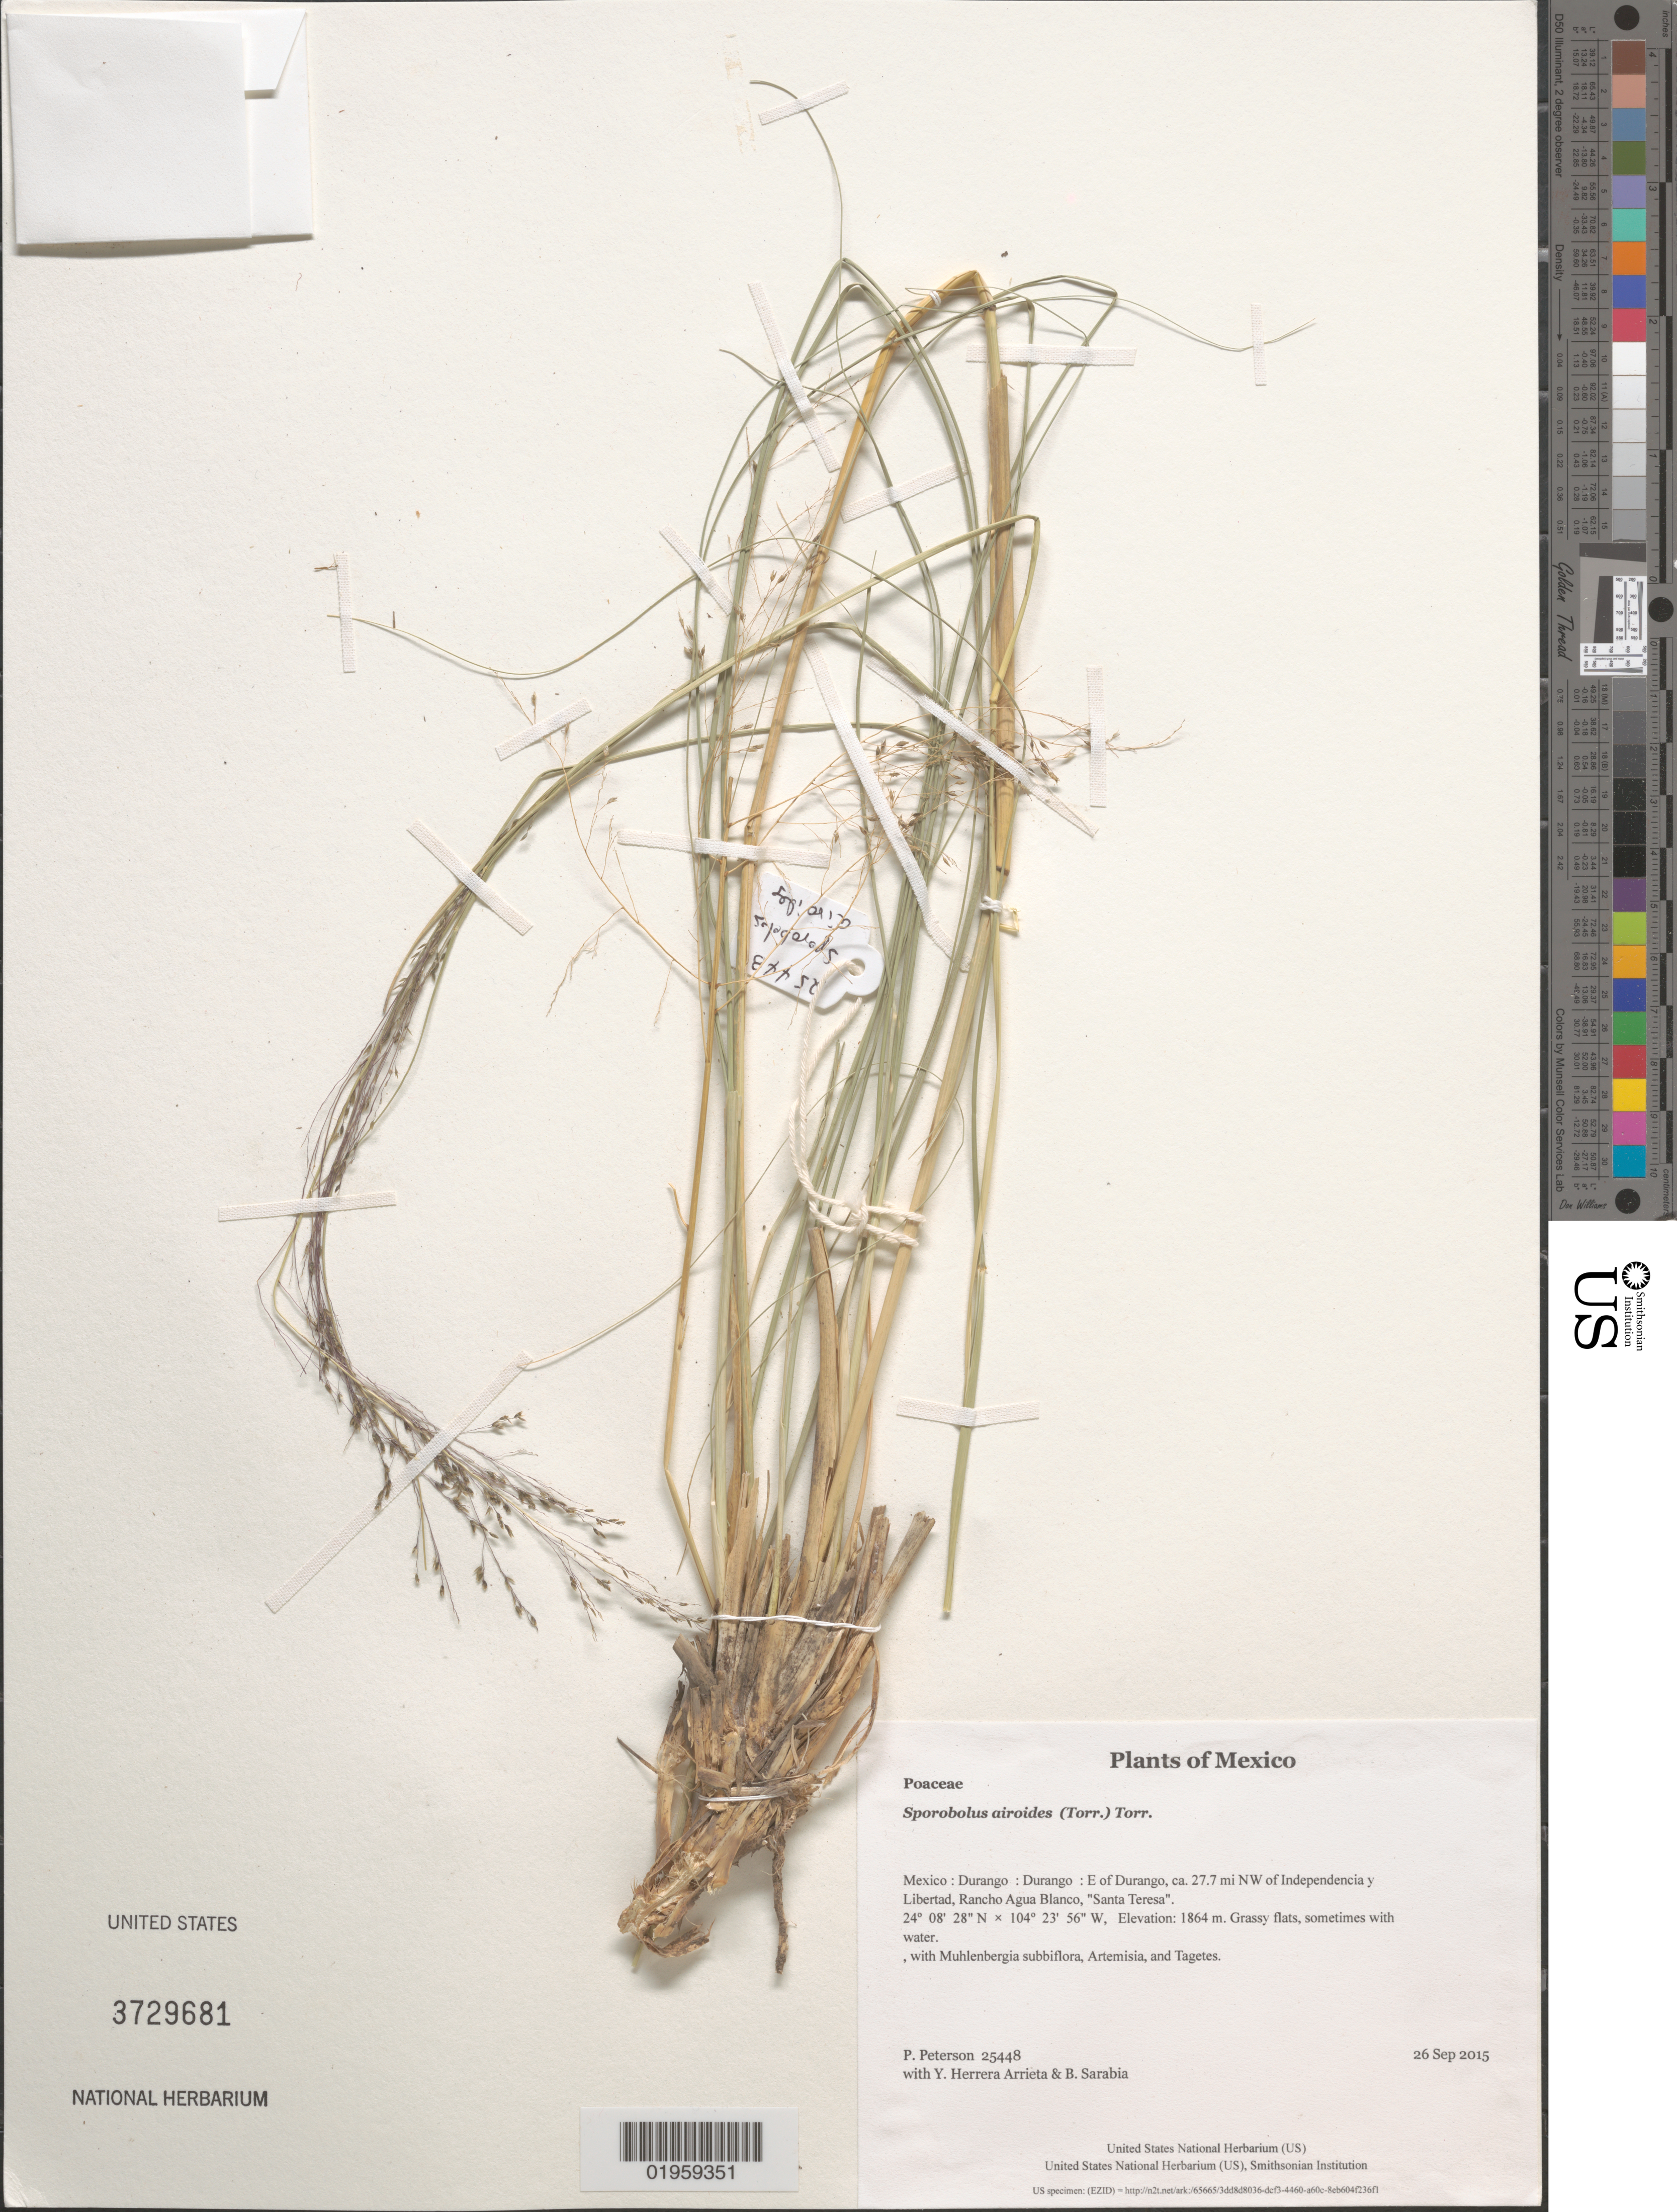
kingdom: Plantae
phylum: Tracheophyta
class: Liliopsida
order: Poales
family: Poaceae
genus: Sporobolus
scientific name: Sporobolus airoides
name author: (Torr.) Torr.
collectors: P. M. Peterson, Y. Herrera Arrieta & B. Sarabia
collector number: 25448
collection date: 2015-09-26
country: Mexico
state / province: Durango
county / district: Durango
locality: E of Durango, ca. 27.7 mi NW of Independencia y Libertad, Rancho Agua Blanco, "Santa Teresa".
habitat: Grassy flats, sometimes with water.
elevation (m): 1864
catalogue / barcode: US 3729681